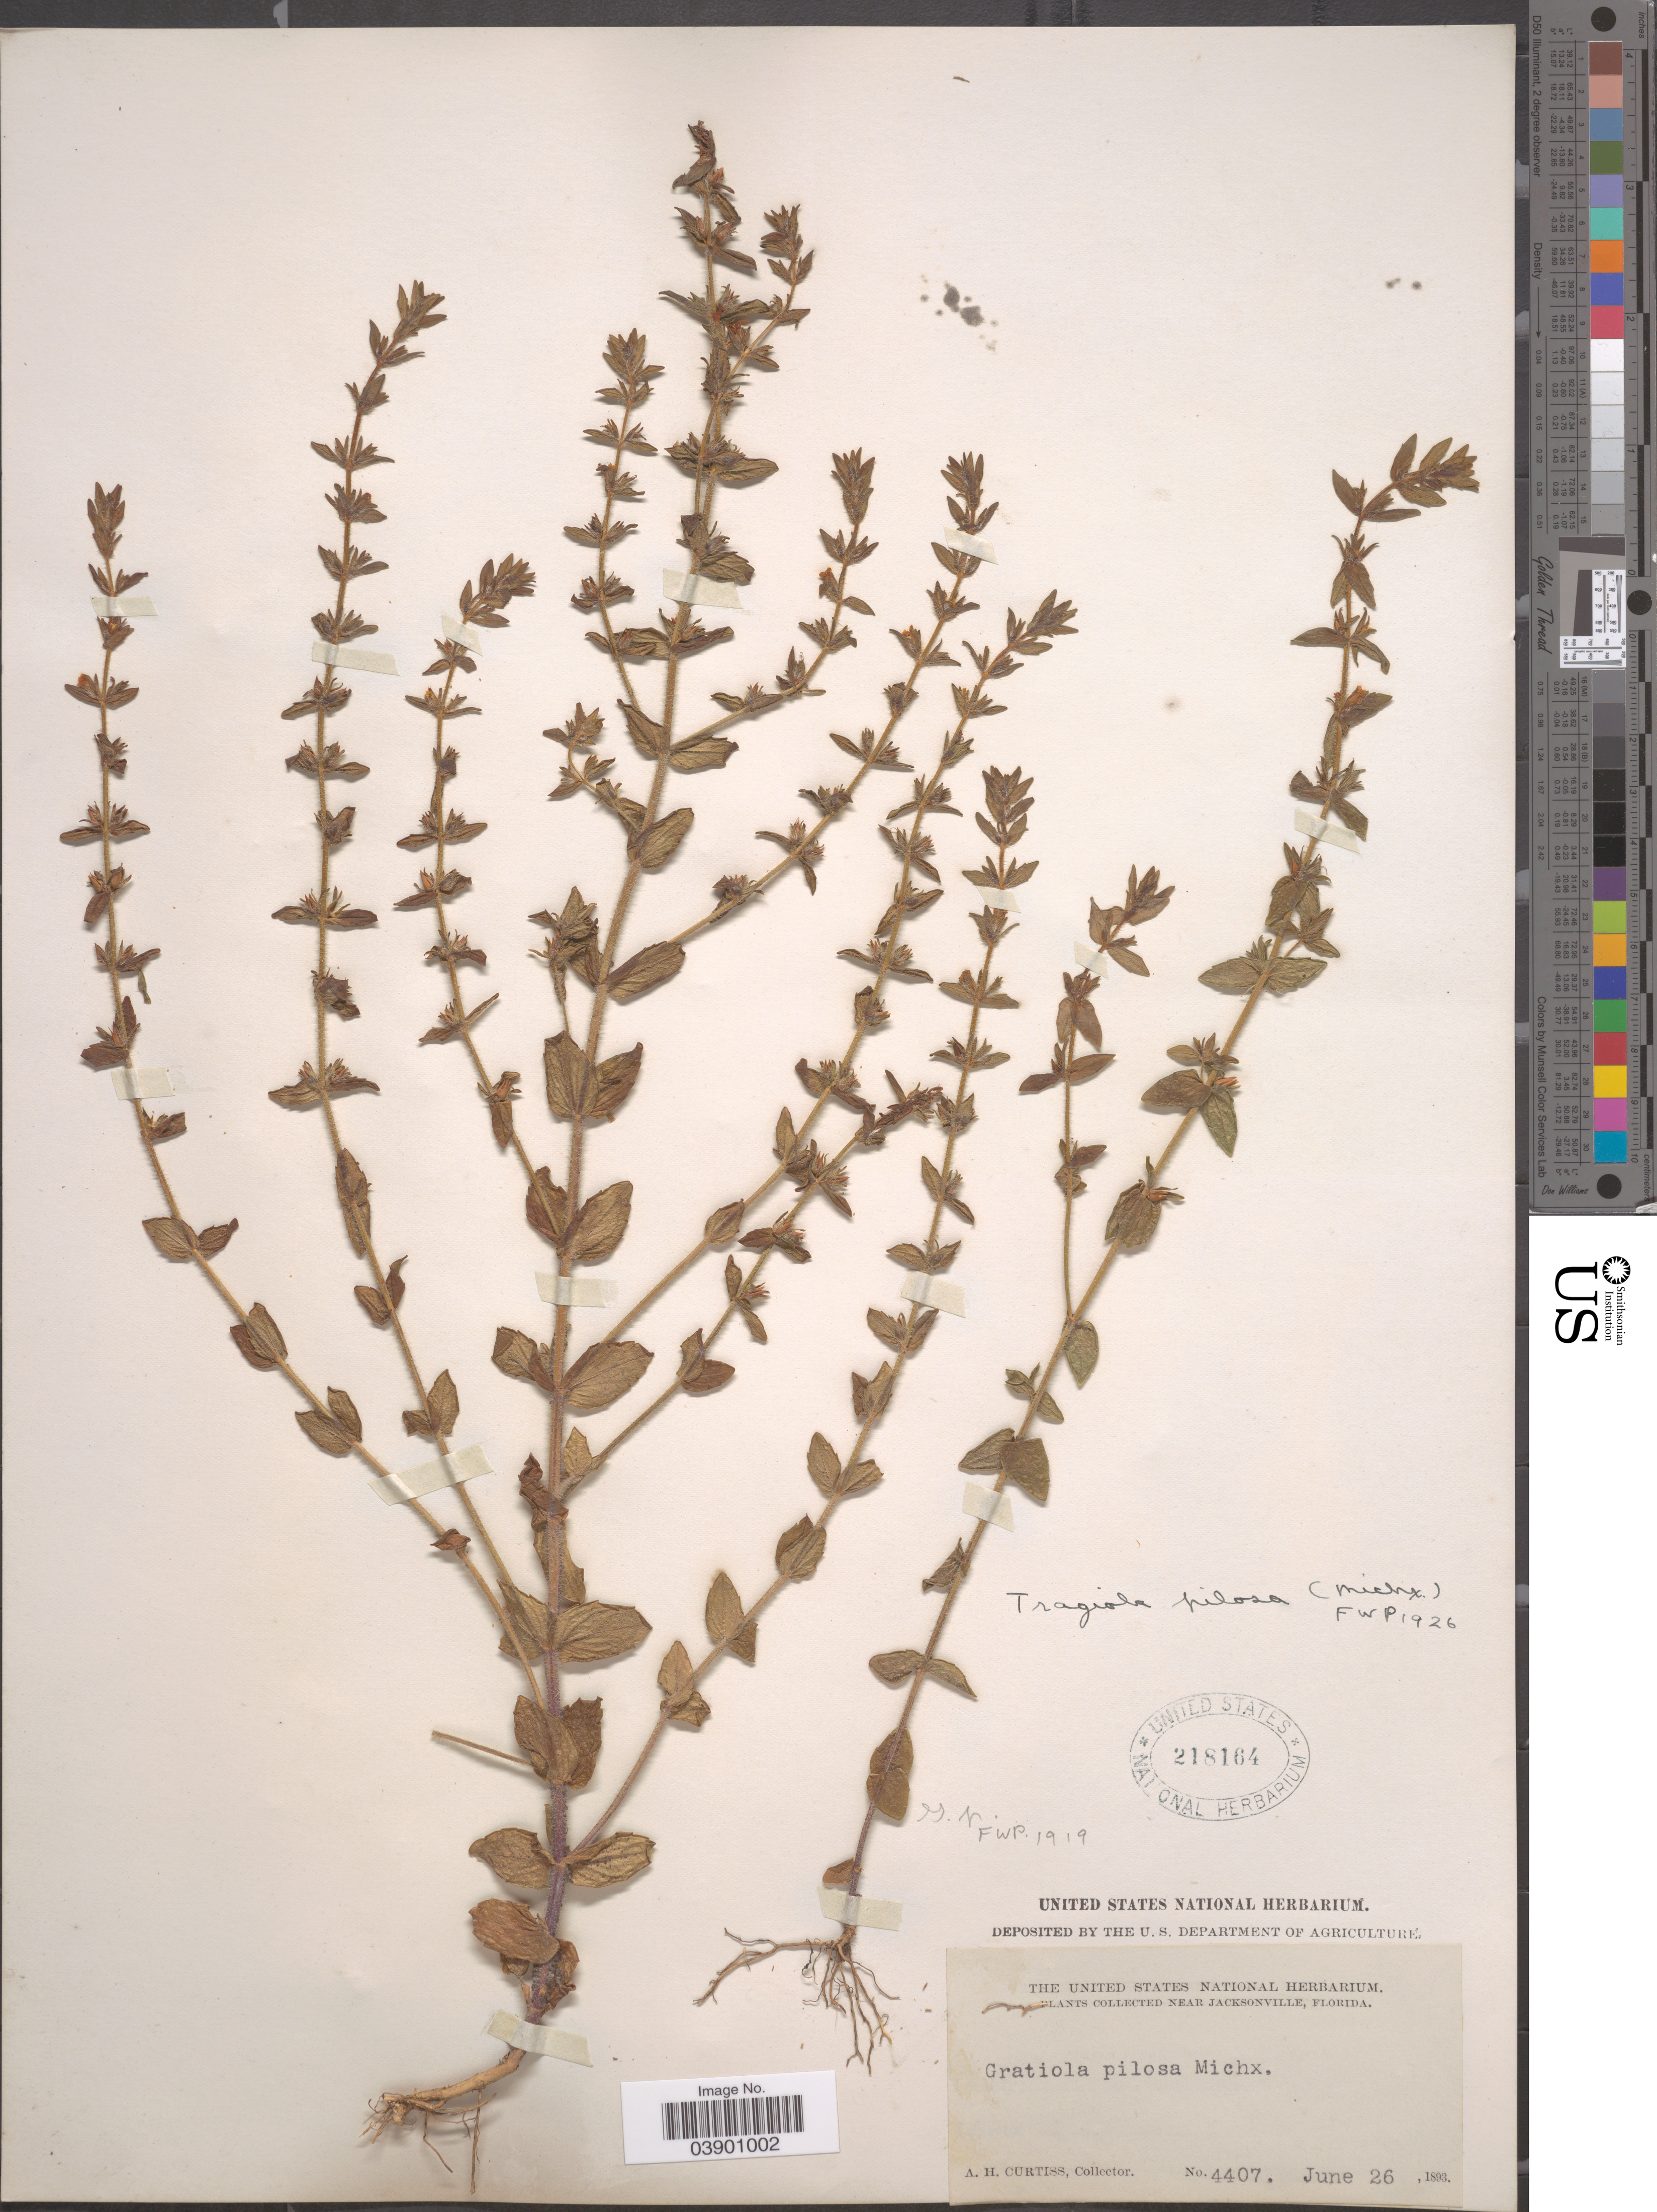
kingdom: Plantae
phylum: Tracheophyta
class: Magnoliopsida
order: Lamiales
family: Plantaginaceae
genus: Gratiola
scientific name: Gratiola pilosa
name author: Michx.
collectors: A. H. Curtiss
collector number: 4407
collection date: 1893-06-26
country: United States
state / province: Florida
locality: Near Jacksonville.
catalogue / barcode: US 218164